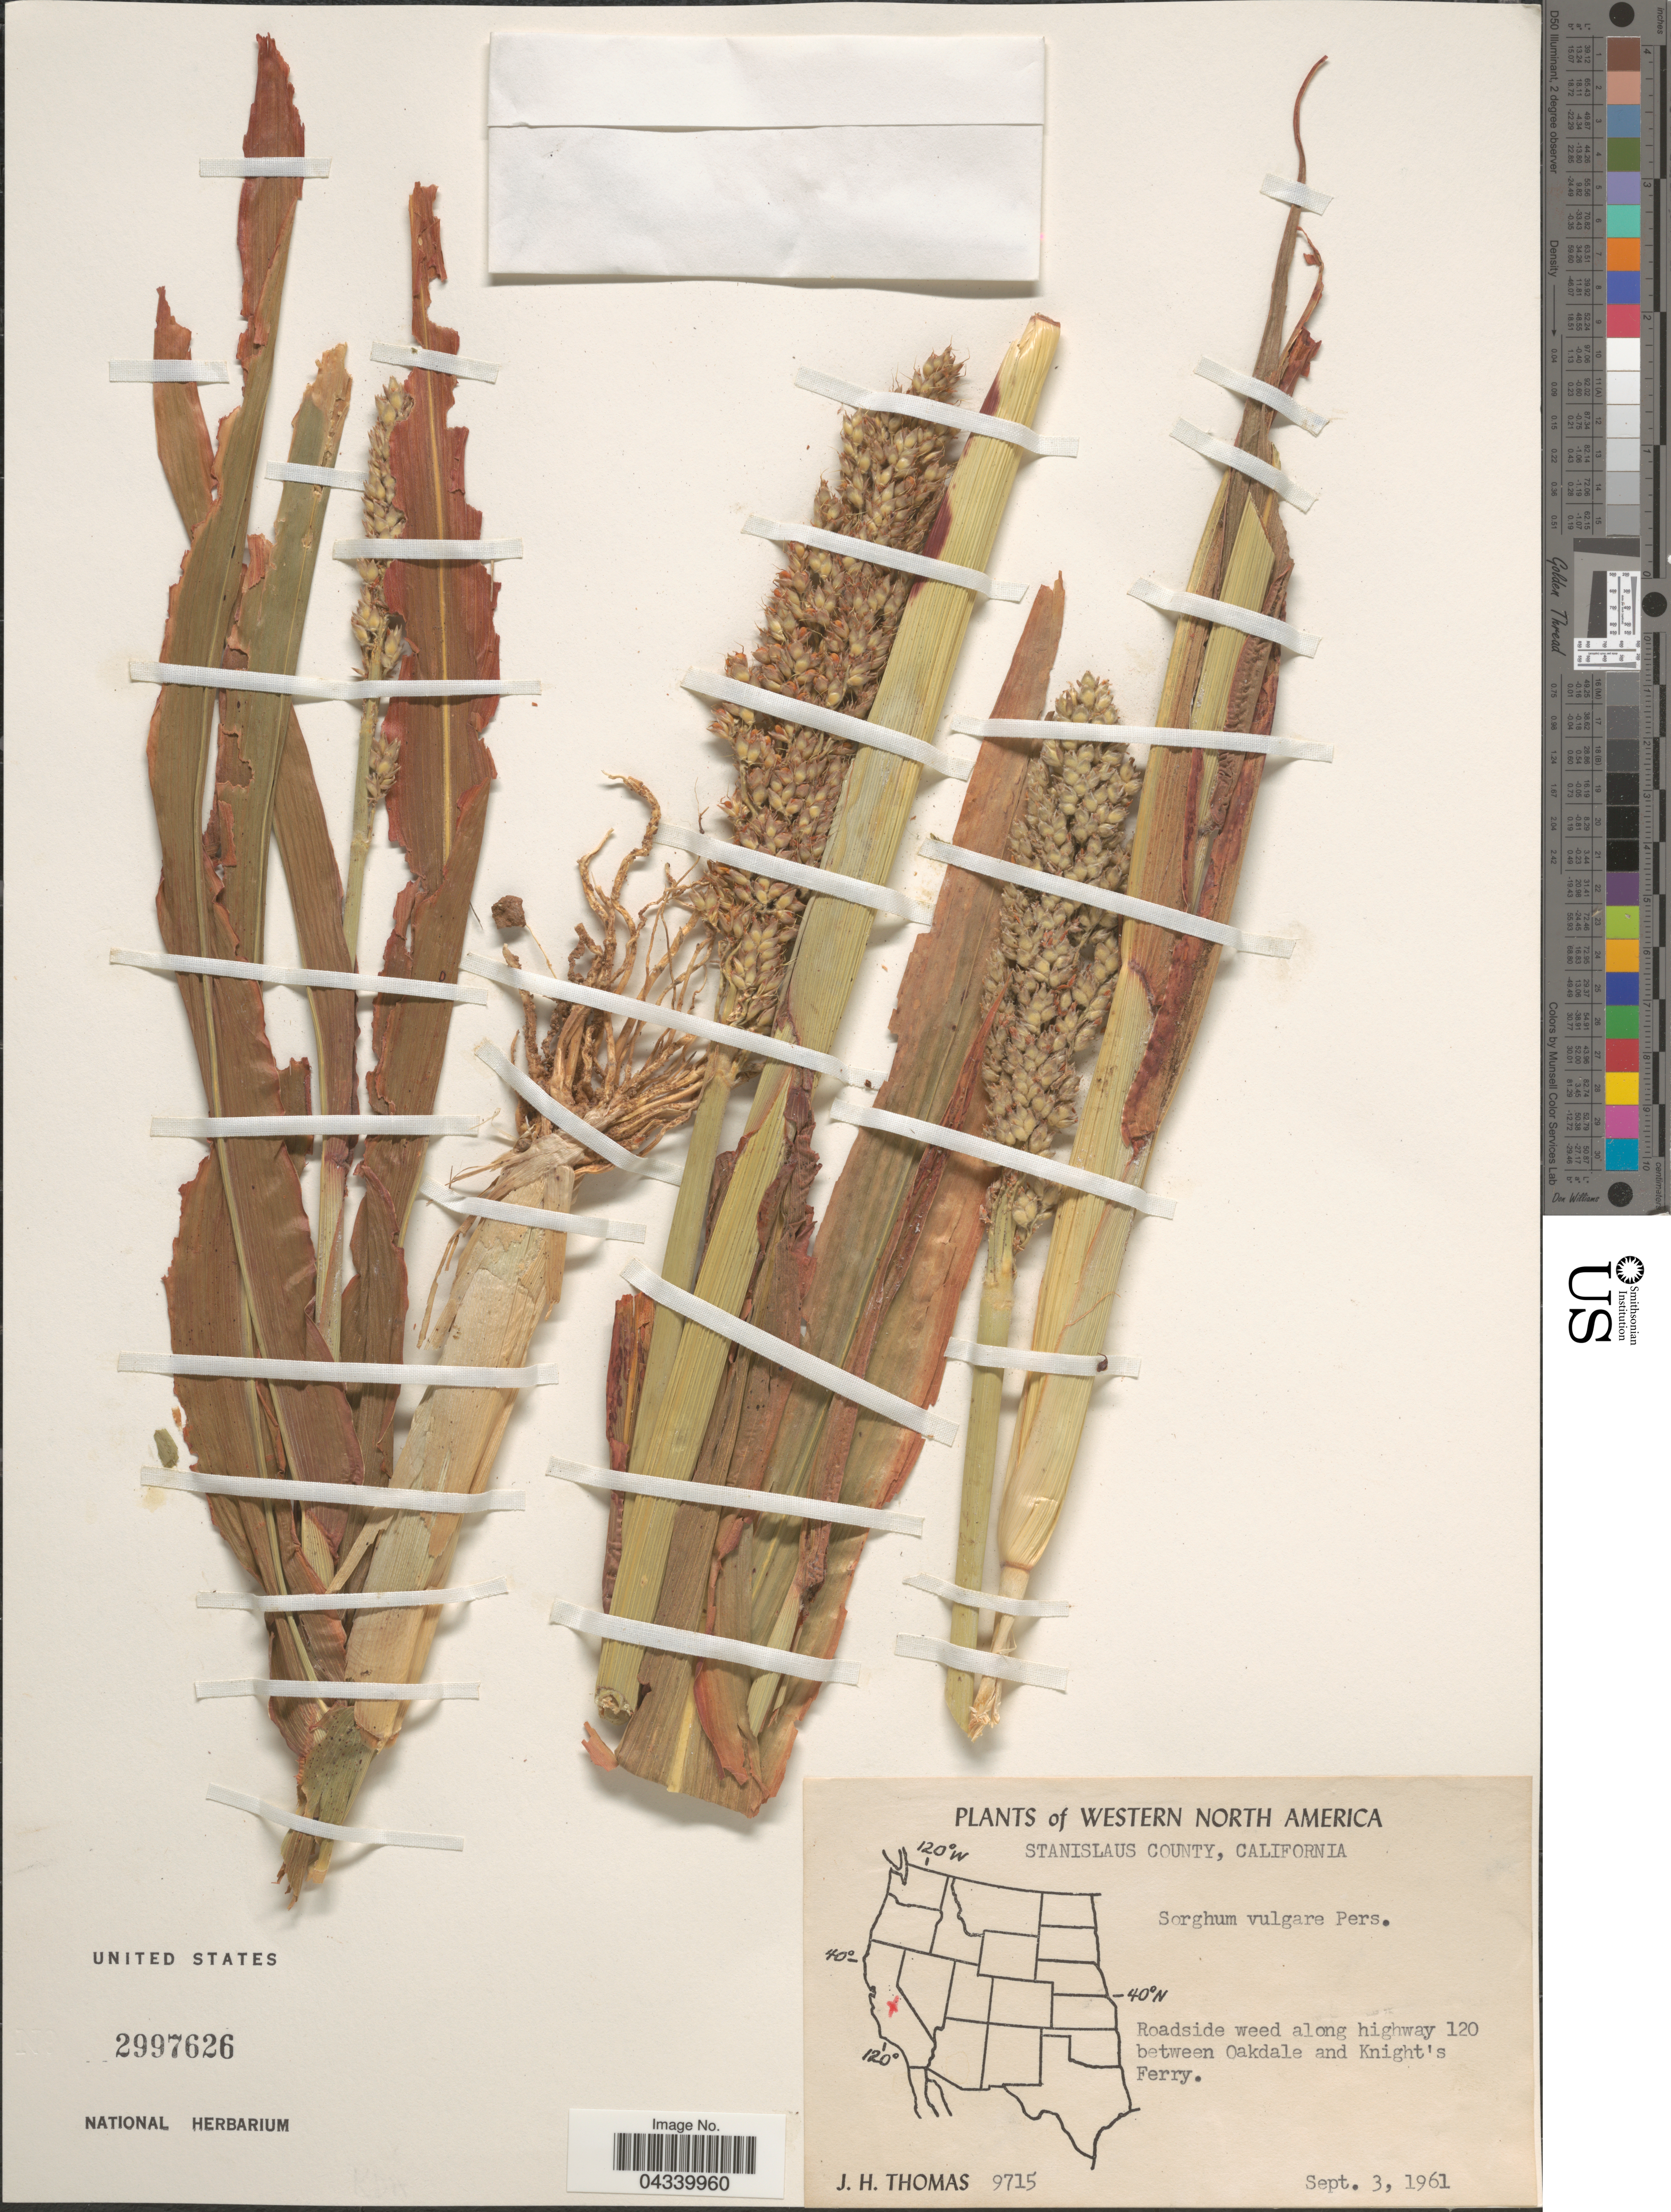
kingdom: Plantae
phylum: Tracheophyta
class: Liliopsida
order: Poales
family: Poaceae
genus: Sorghum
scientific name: Sorghum bicolor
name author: (L.) Moench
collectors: J. H. Thomas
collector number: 9715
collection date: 1961-09-03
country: United States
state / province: California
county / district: Stanislaus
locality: Western North America. Stanislaus County. Roadside weed along highway 120 between Oakdale and Knight's Ferry.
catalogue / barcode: US 2997626